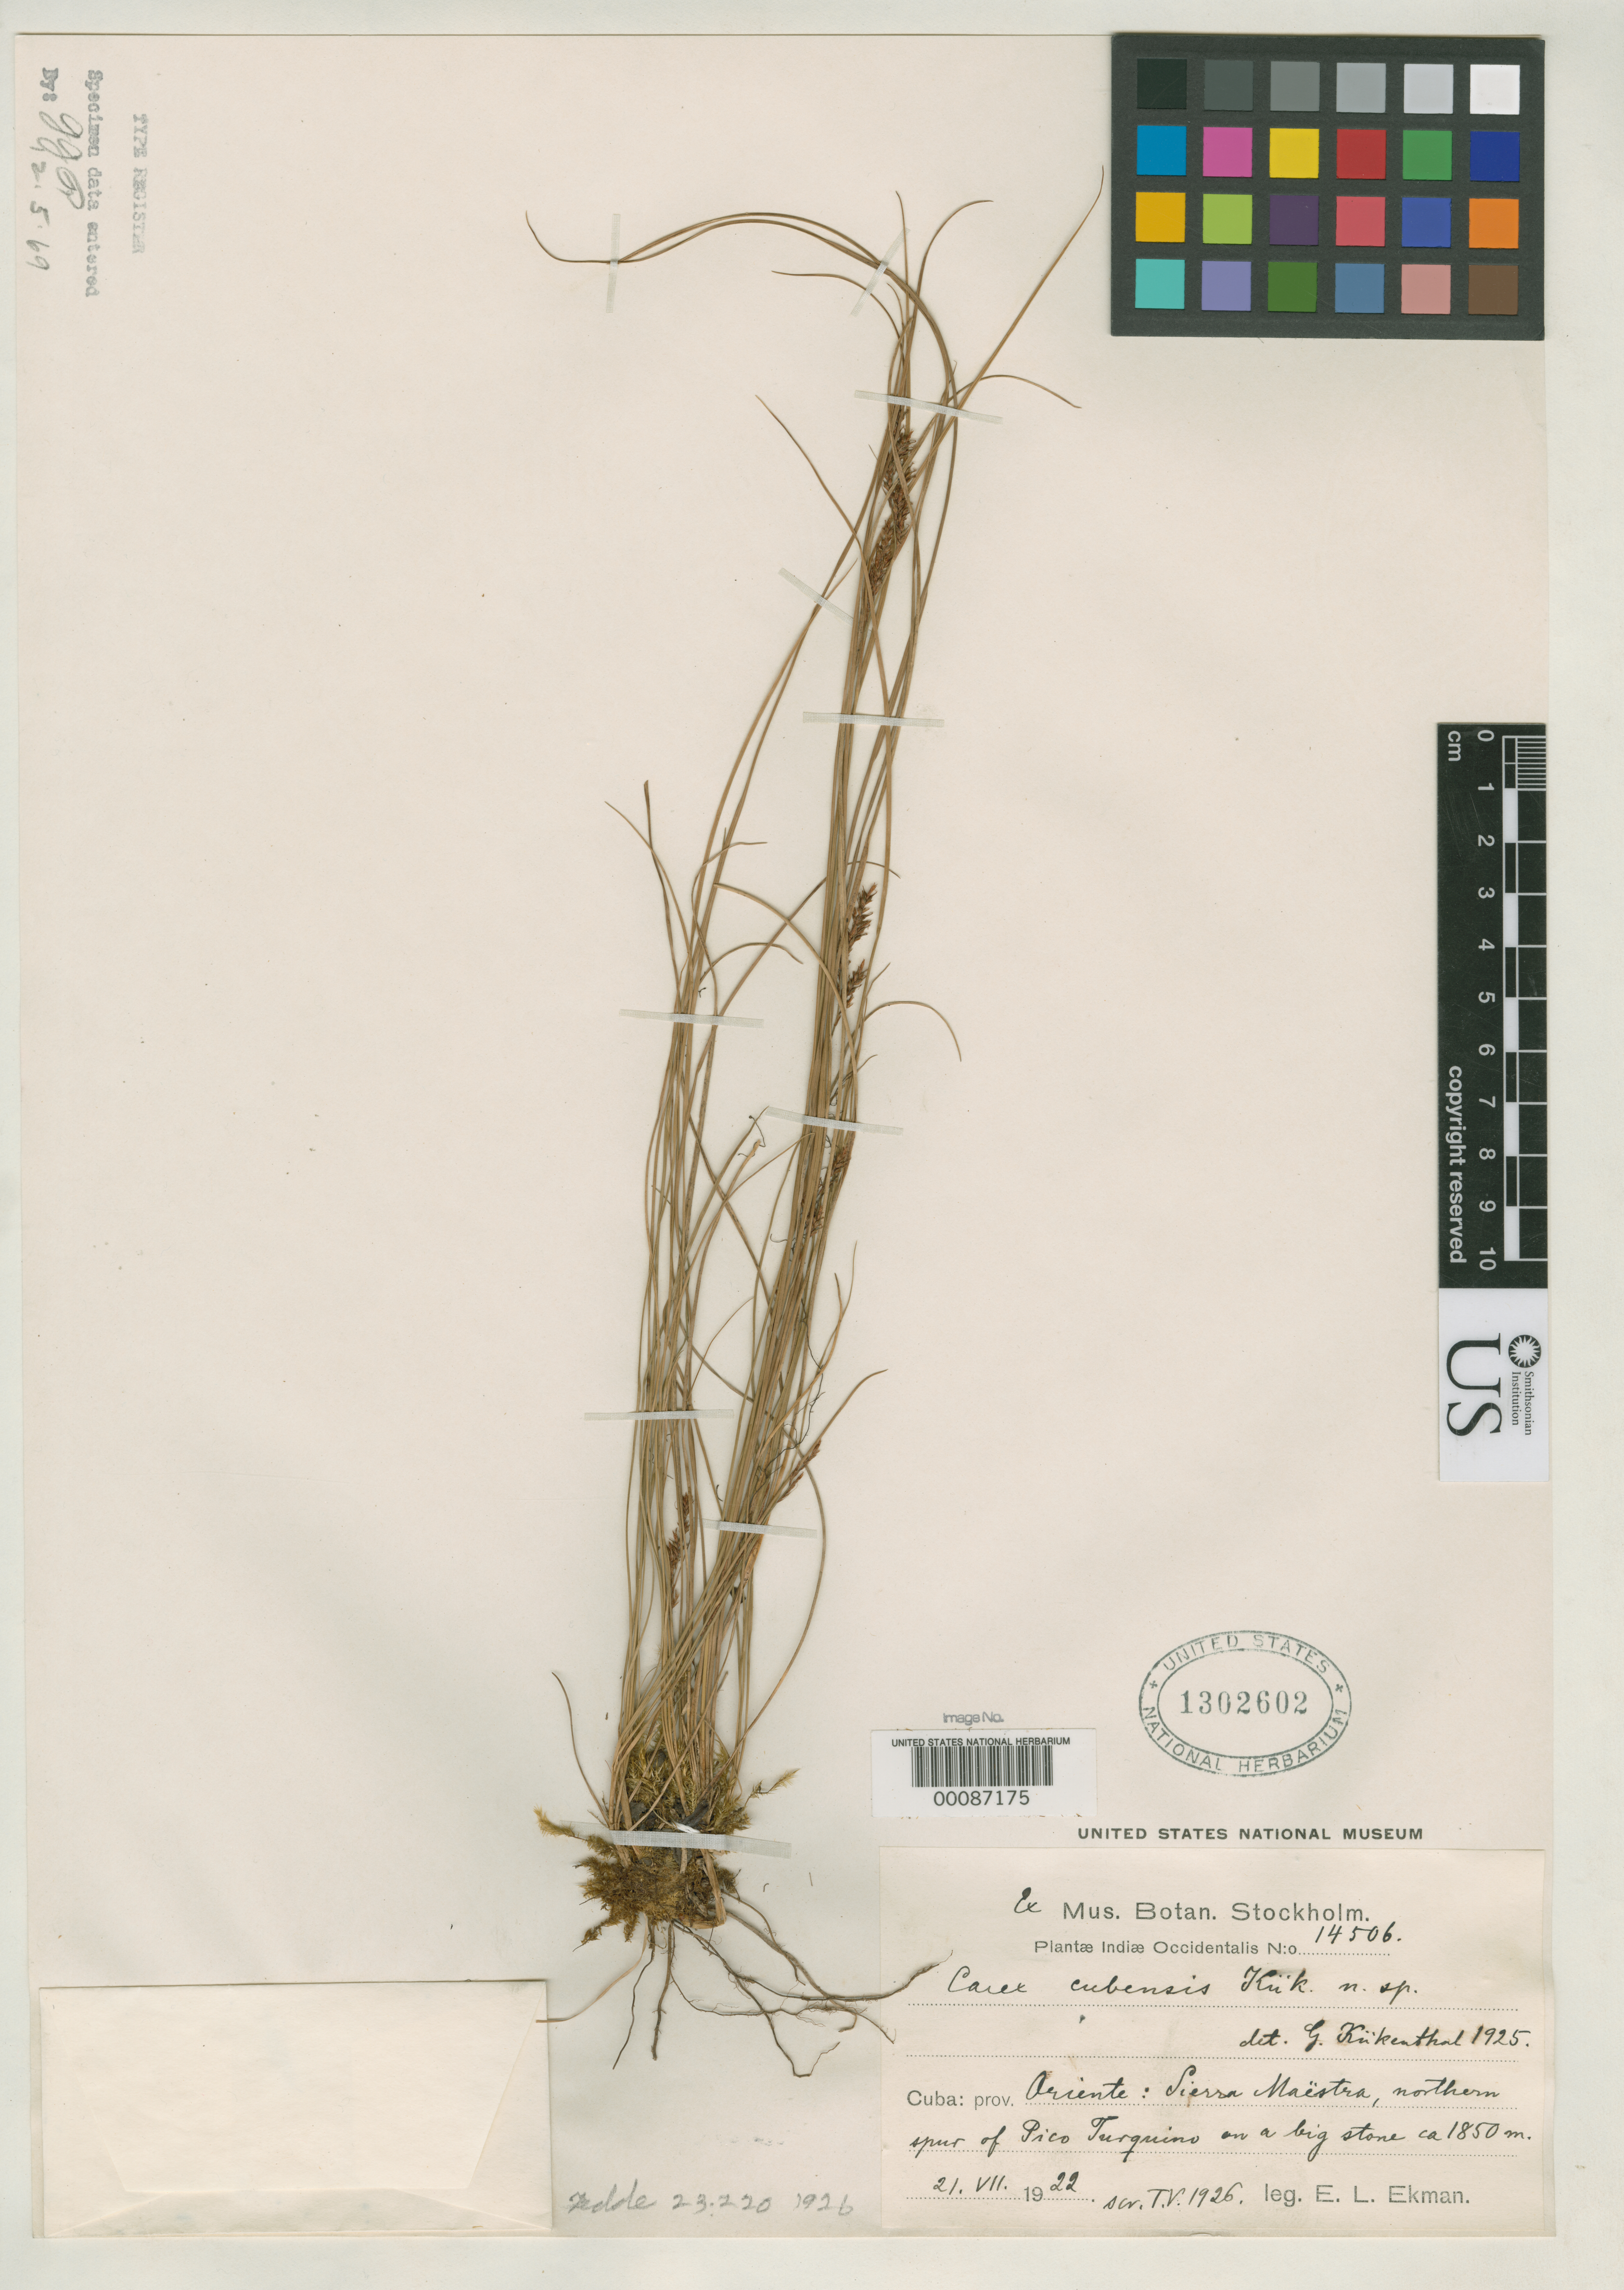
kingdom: Plantae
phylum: Tracheophyta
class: Liliopsida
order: Poales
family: Cyperaceae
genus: Carex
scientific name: Carex cubensis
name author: Kük.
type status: Isotype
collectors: E. L. Ekman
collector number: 14506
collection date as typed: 21 Aug 1922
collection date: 1922-08-21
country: Cuba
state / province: Oriente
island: Greater Antilles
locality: Sierra Maestram northern spur of Picoturquino.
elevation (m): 1850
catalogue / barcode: US 1302602